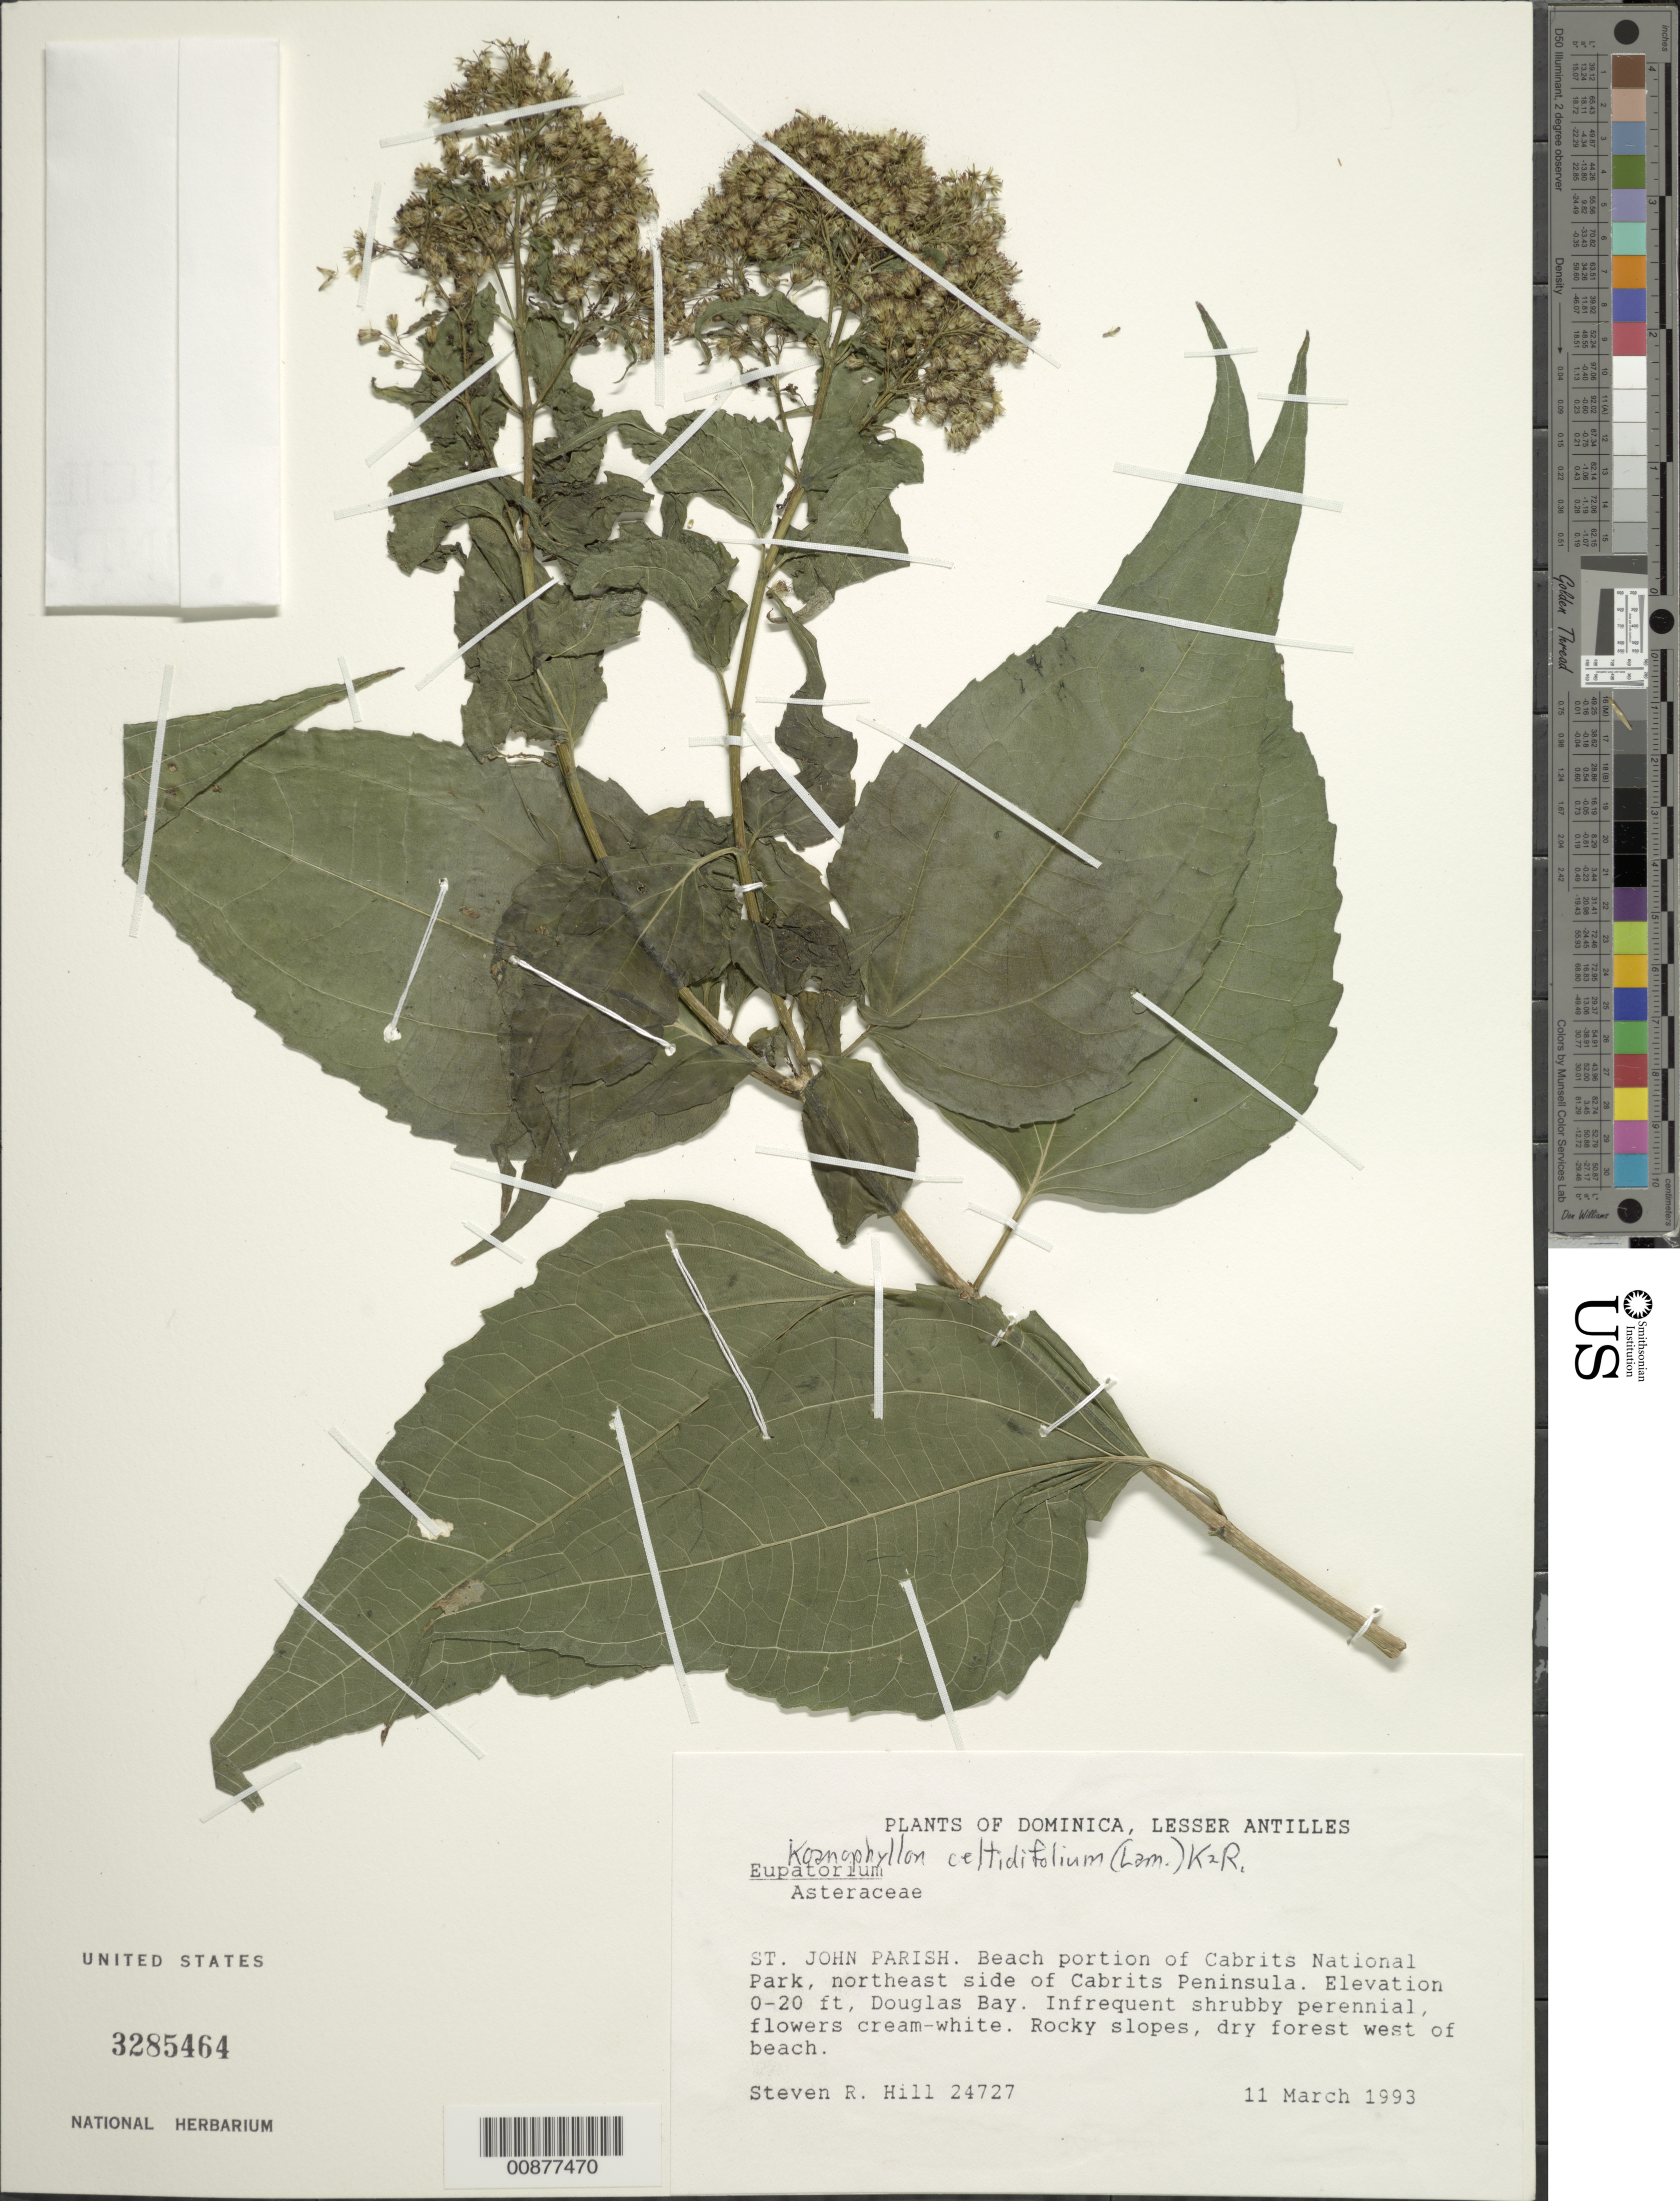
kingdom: Plantae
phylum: Tracheophyta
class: Magnoliopsida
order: Asterales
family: Asteraceae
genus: Koanophyllon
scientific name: Koanophyllon celtidifolium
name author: (Lam.) R.M. King & H. Rob.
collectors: S. R. Hill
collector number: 24727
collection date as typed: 11 Mar 1993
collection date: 1993-03-11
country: Dominica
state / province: St. John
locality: Beach portion of Cabrits National Park, NE side of Cabrits Peninsula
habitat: Rocky slopes, dry forest near beach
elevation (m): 0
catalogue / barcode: US 3285464